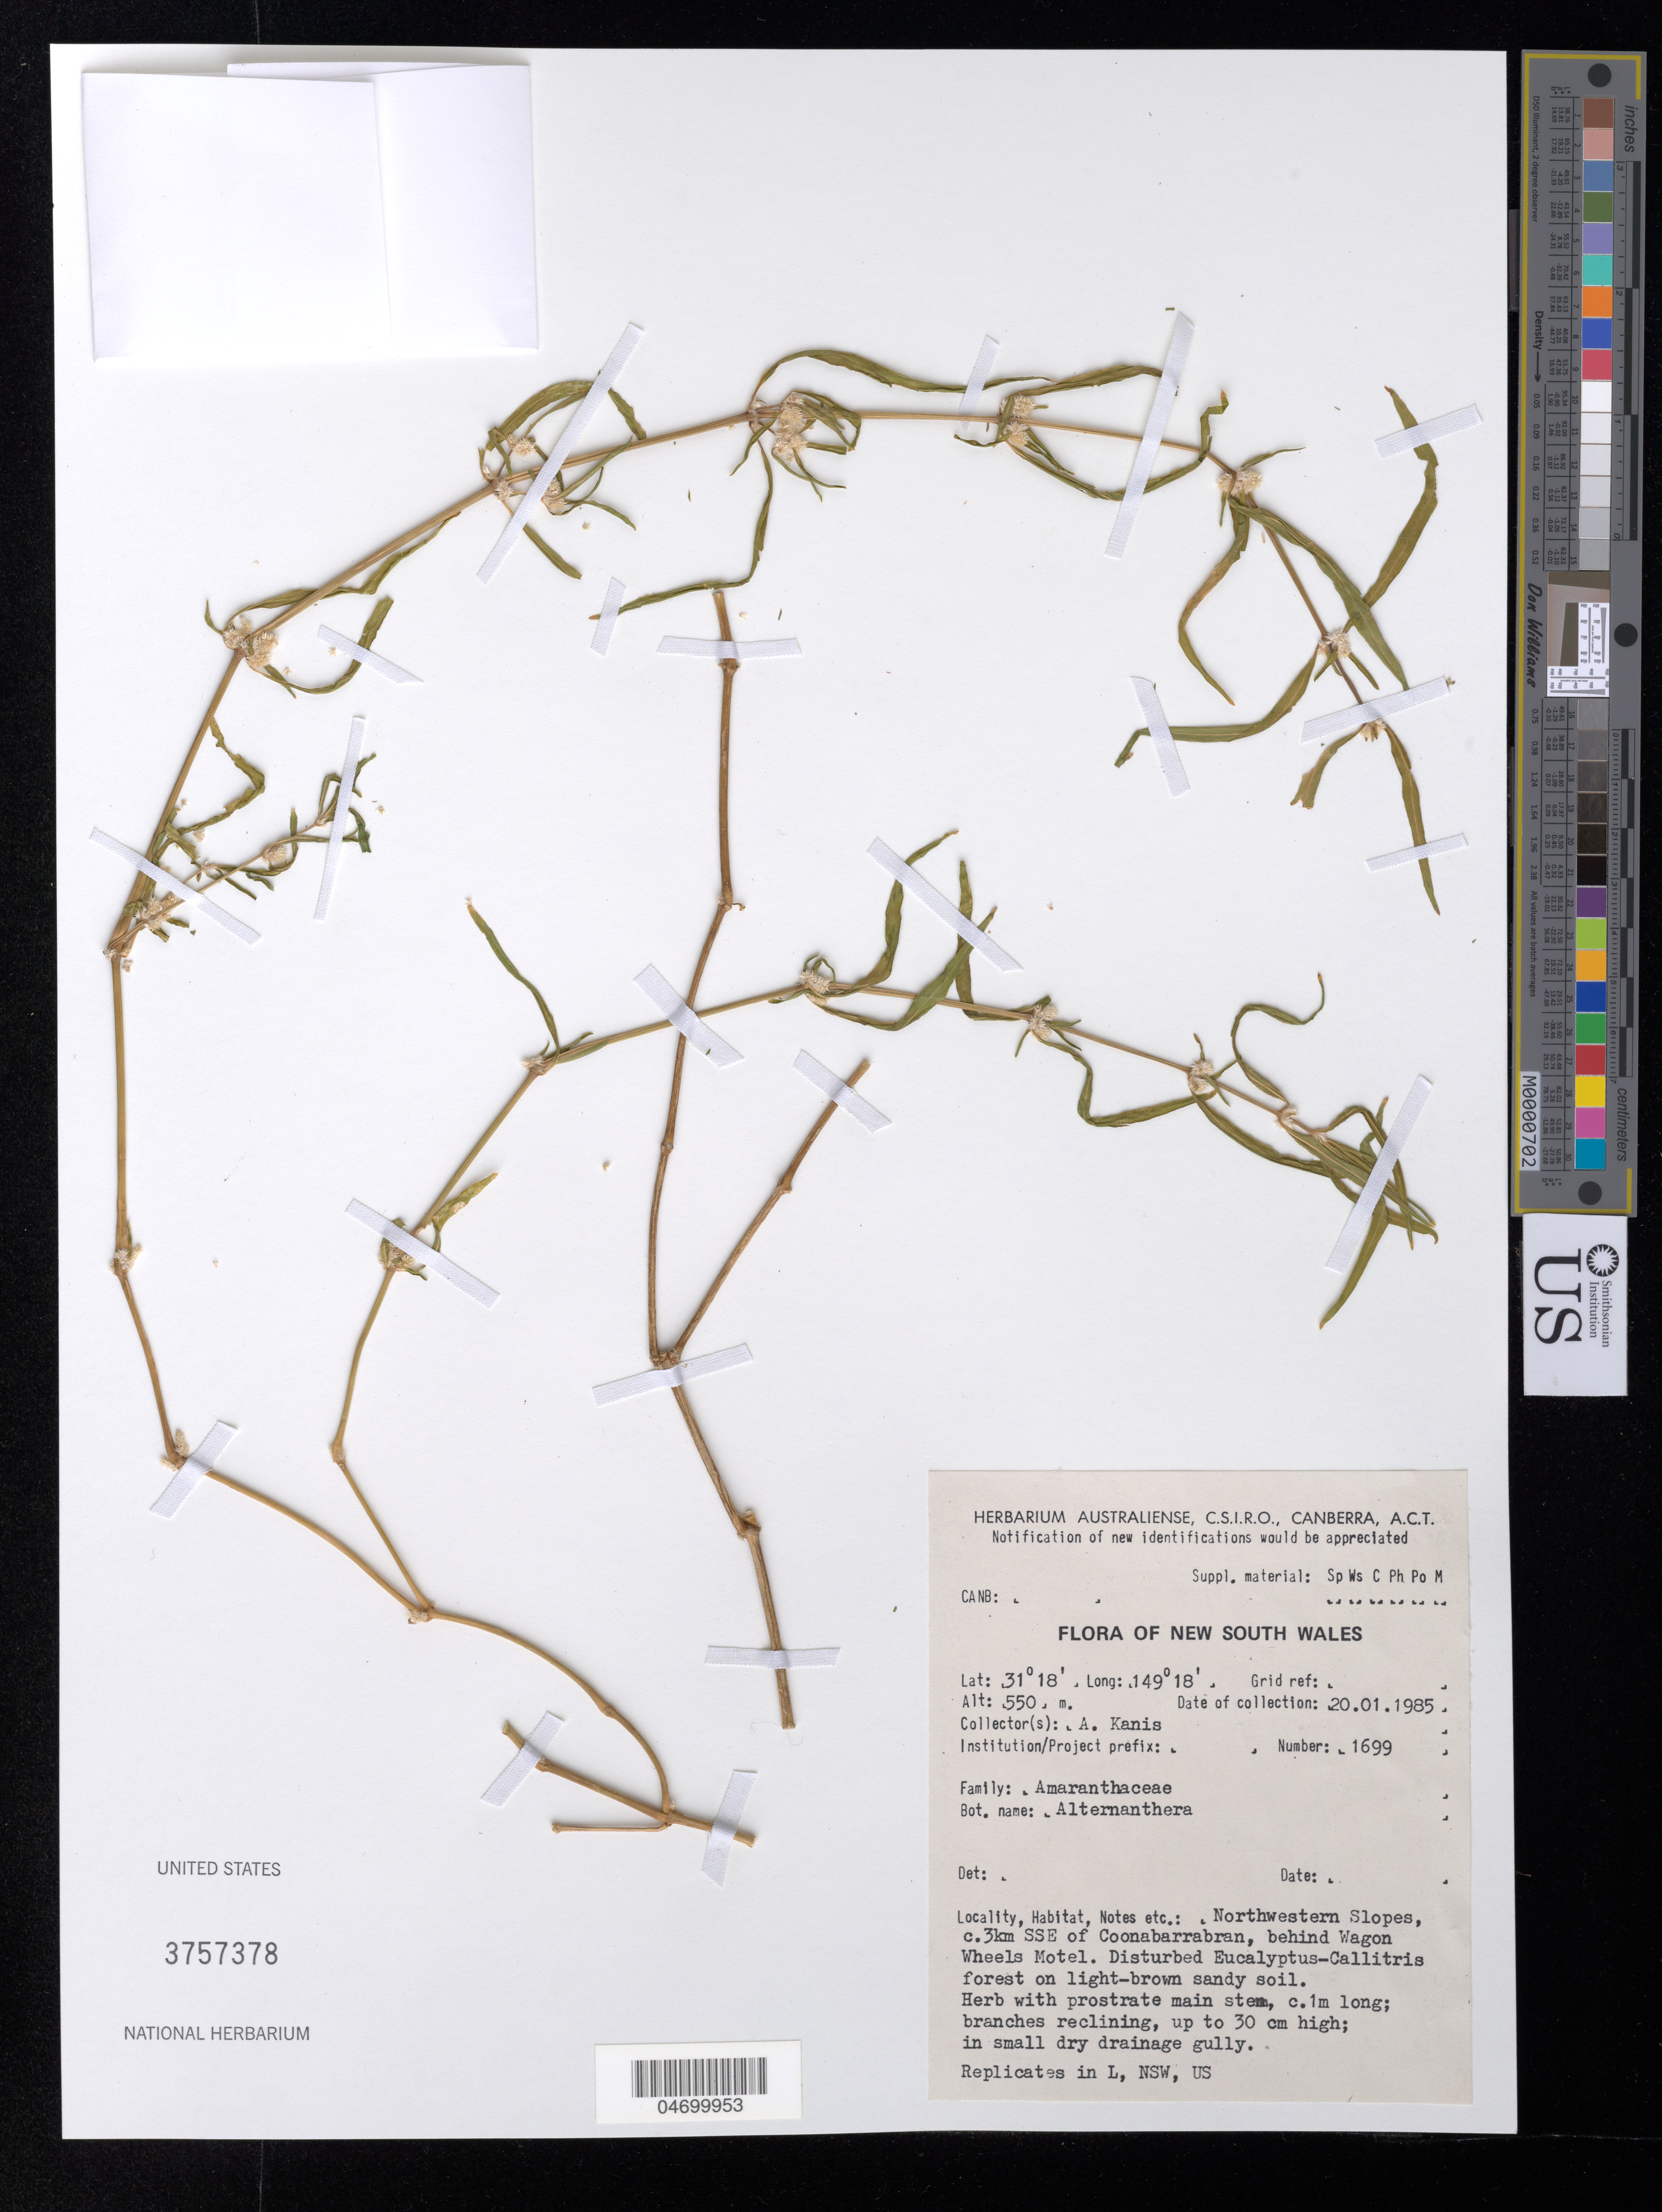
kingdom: Plantae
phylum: Tracheophyta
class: Magnoliopsida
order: Caryophyllales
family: Amaranthaceae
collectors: A. Kanis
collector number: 1699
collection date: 1985-01-20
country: Australia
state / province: New South Wales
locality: Northwestern Slopes, c. 3km SSE of Coonabarrabran, behind Wagon Wheels Hotel.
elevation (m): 550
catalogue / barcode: US 3757378